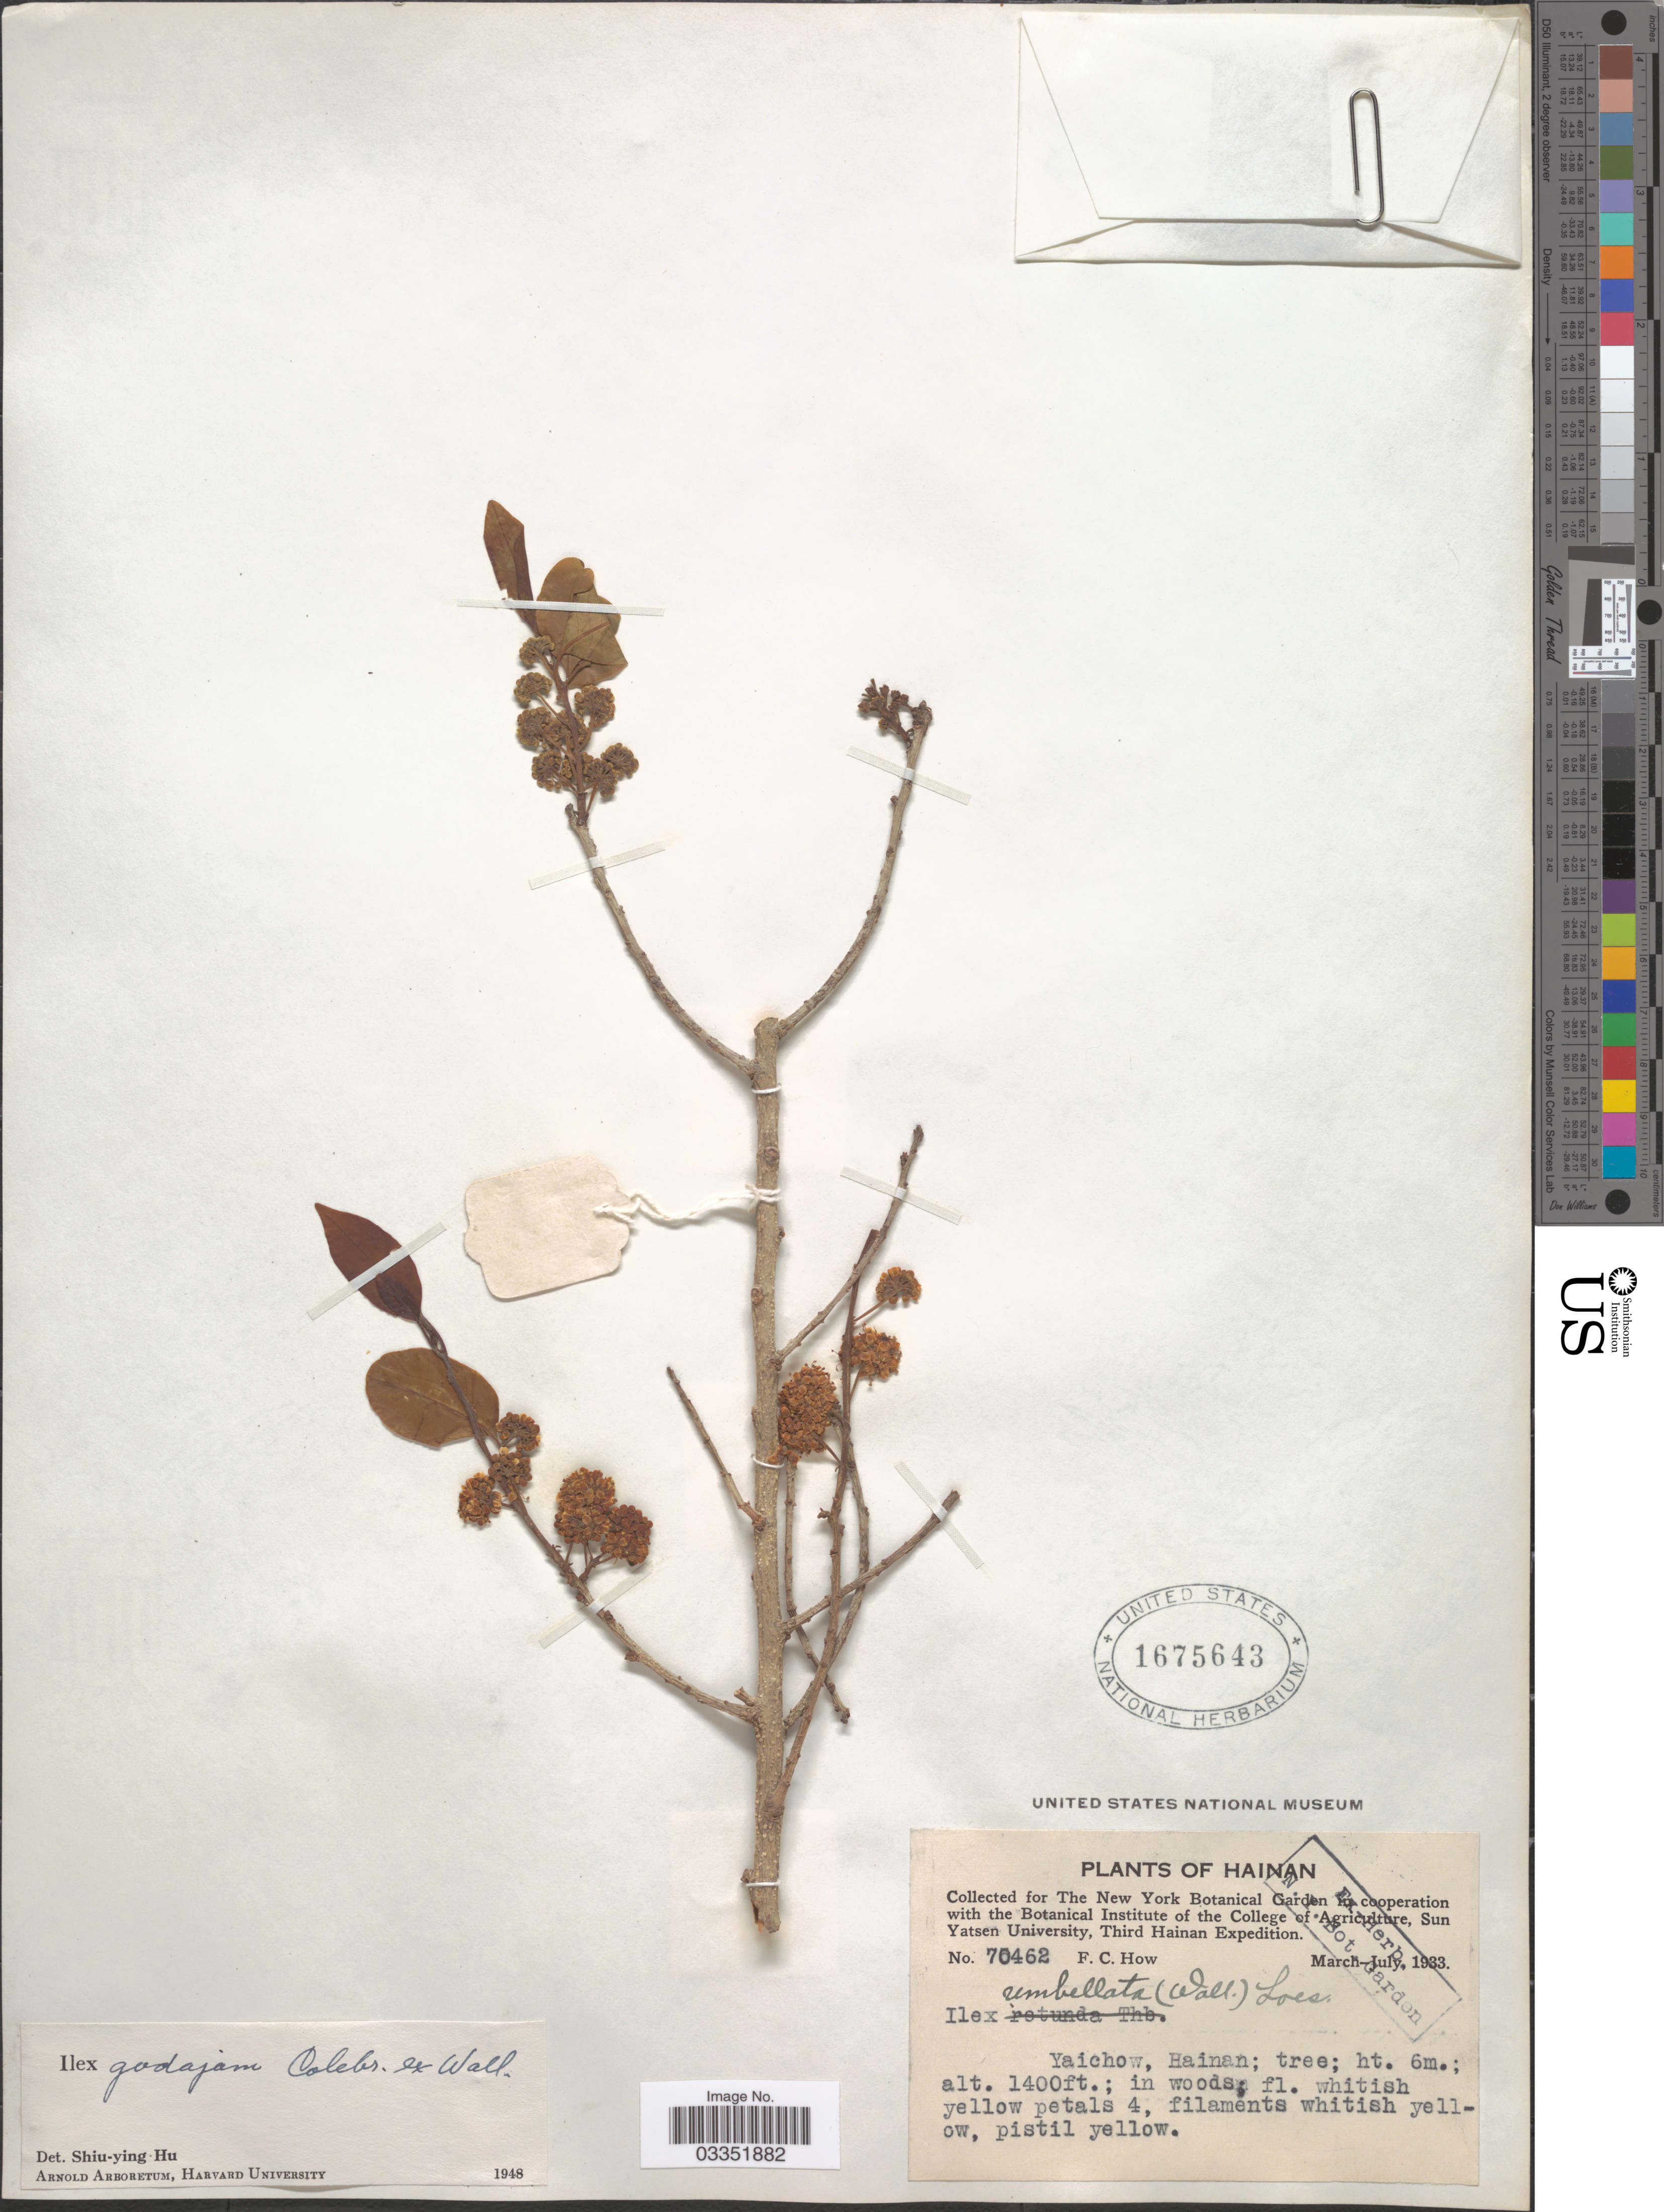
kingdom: Plantae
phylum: Tracheophyta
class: Magnoliopsida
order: Aquifoliales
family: Aquifoliaceae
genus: Ilex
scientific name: Ilex godajam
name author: Wall. ex Hook. f.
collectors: F. C. How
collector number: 70462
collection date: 1933-03/1933-07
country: China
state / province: Hainan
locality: Yaichow.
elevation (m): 427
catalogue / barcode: US 1675643